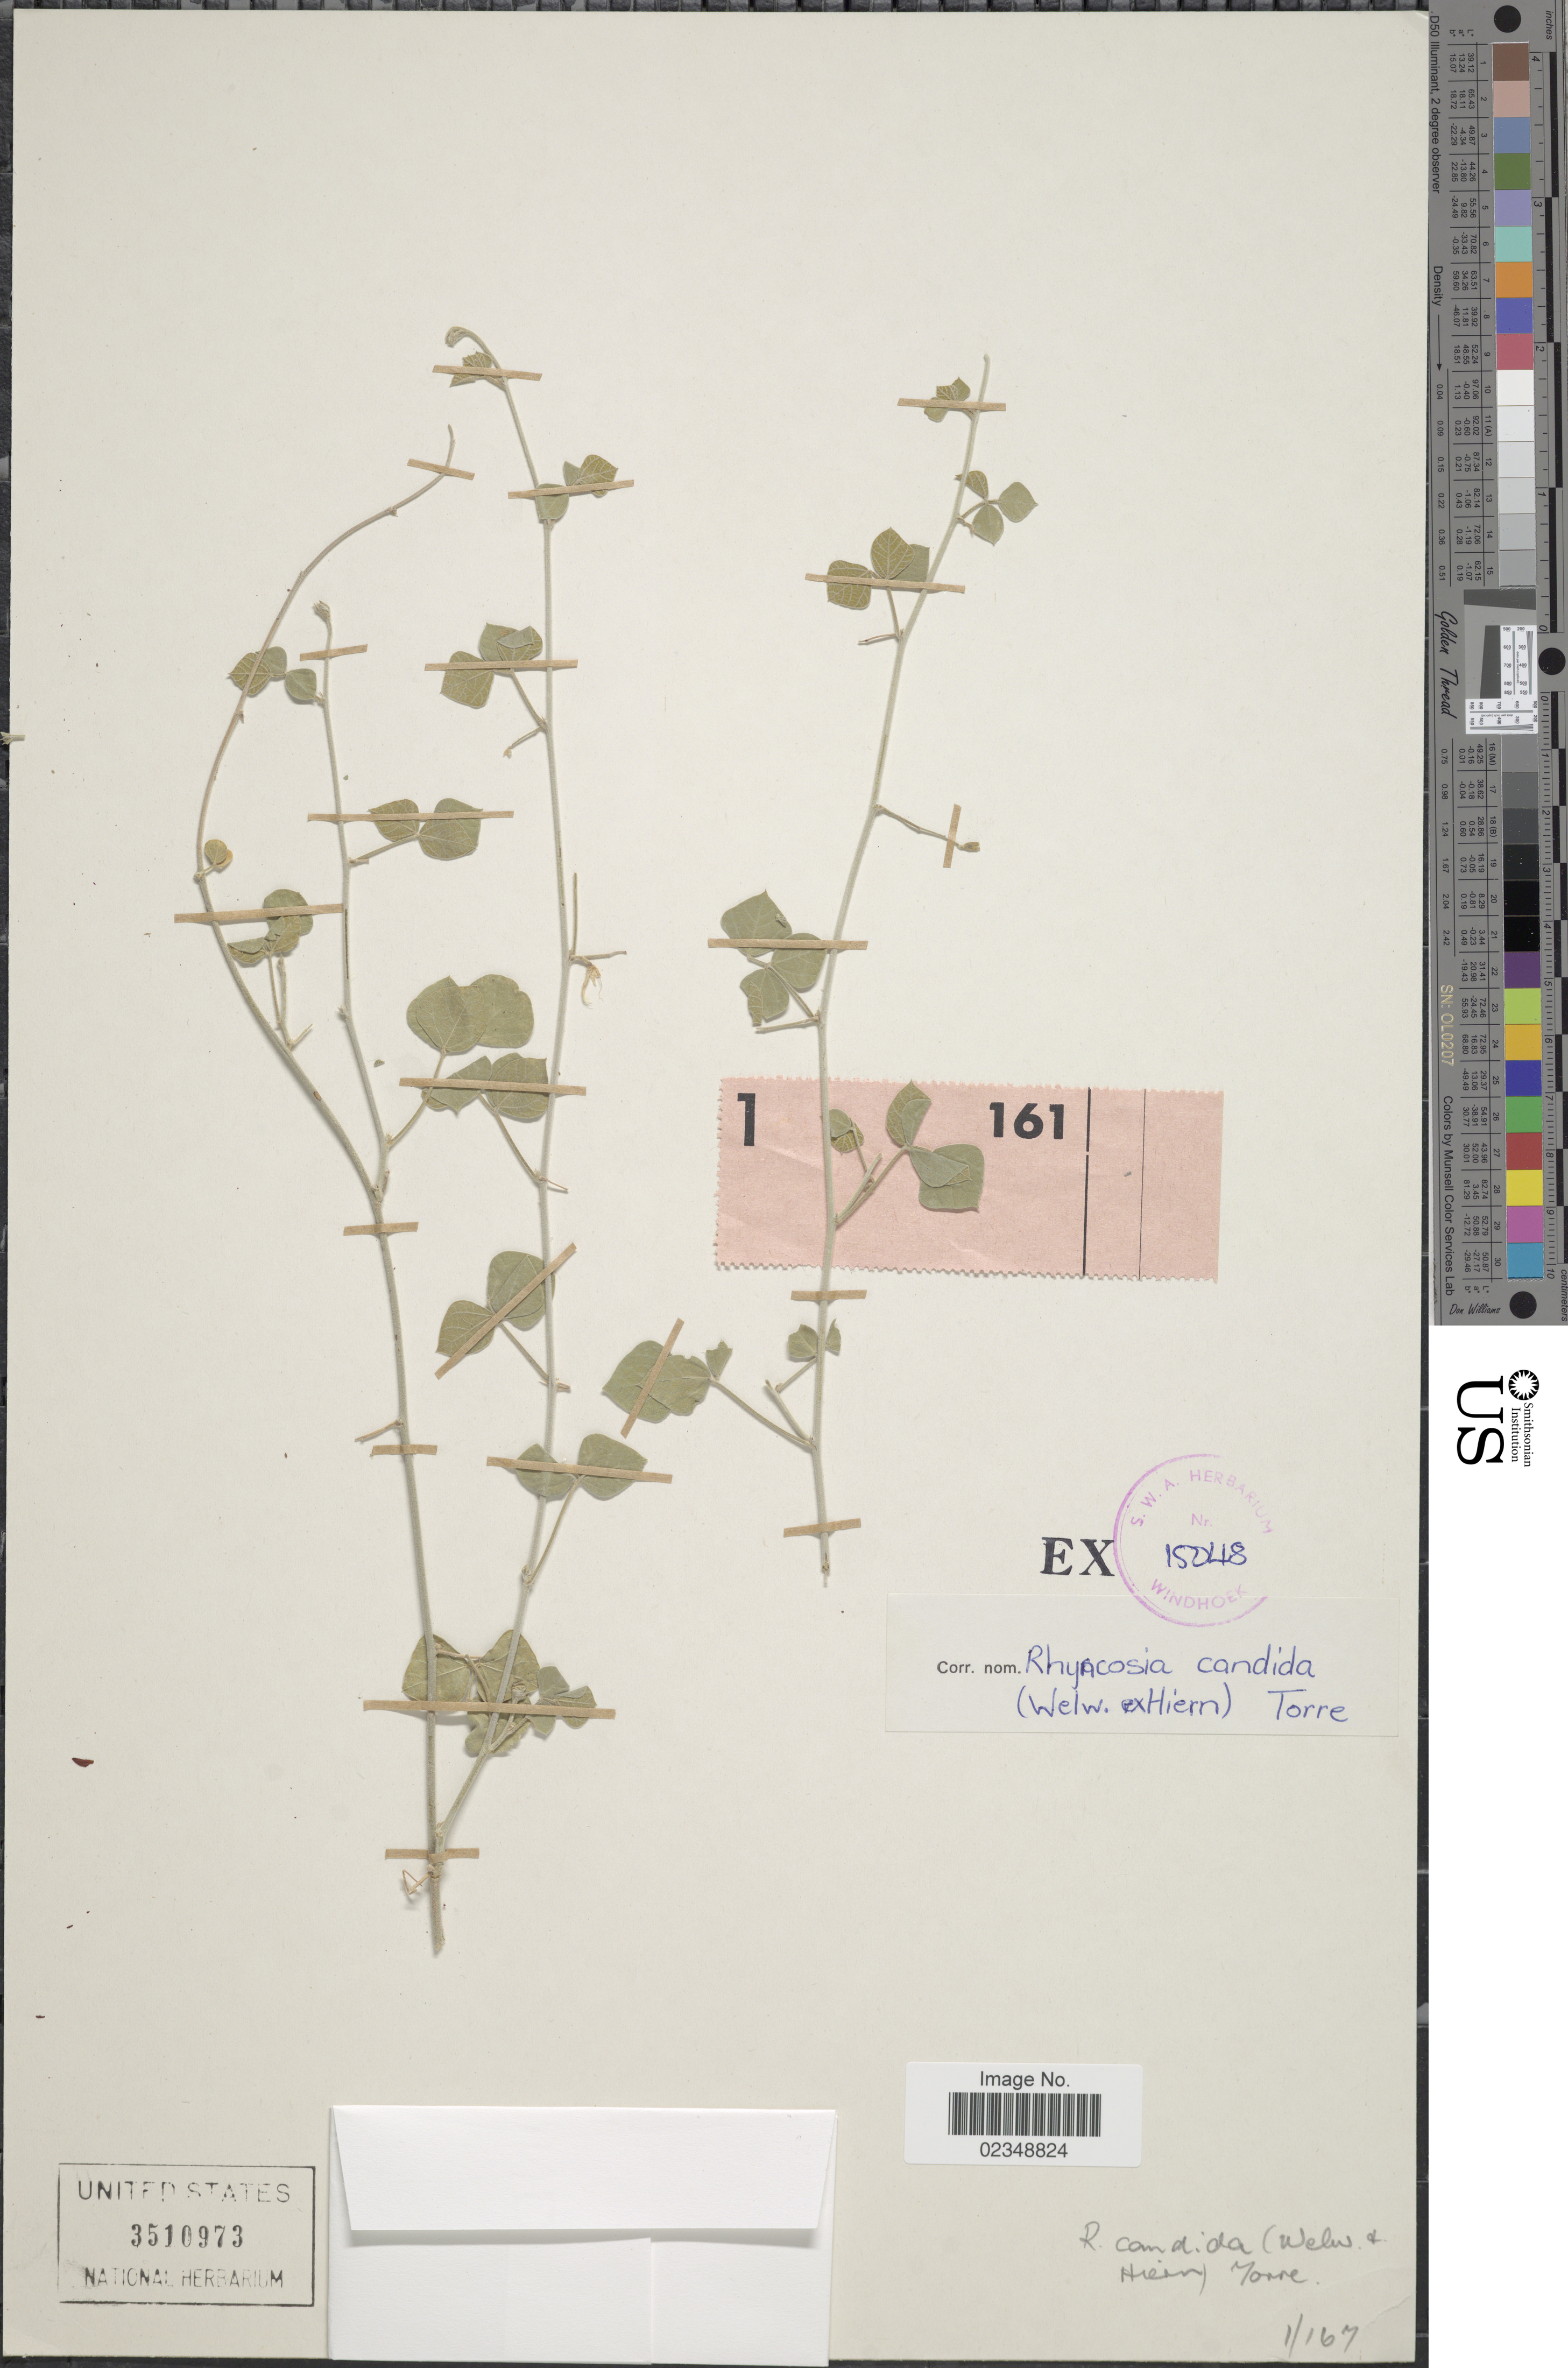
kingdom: Plantae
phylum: Tracheophyta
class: Magnoliopsida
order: Fabales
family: Fabaceae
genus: Rhynchosia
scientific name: Rhynchosia candida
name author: (Welw. ex Hiern) Torre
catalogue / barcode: US 3510973